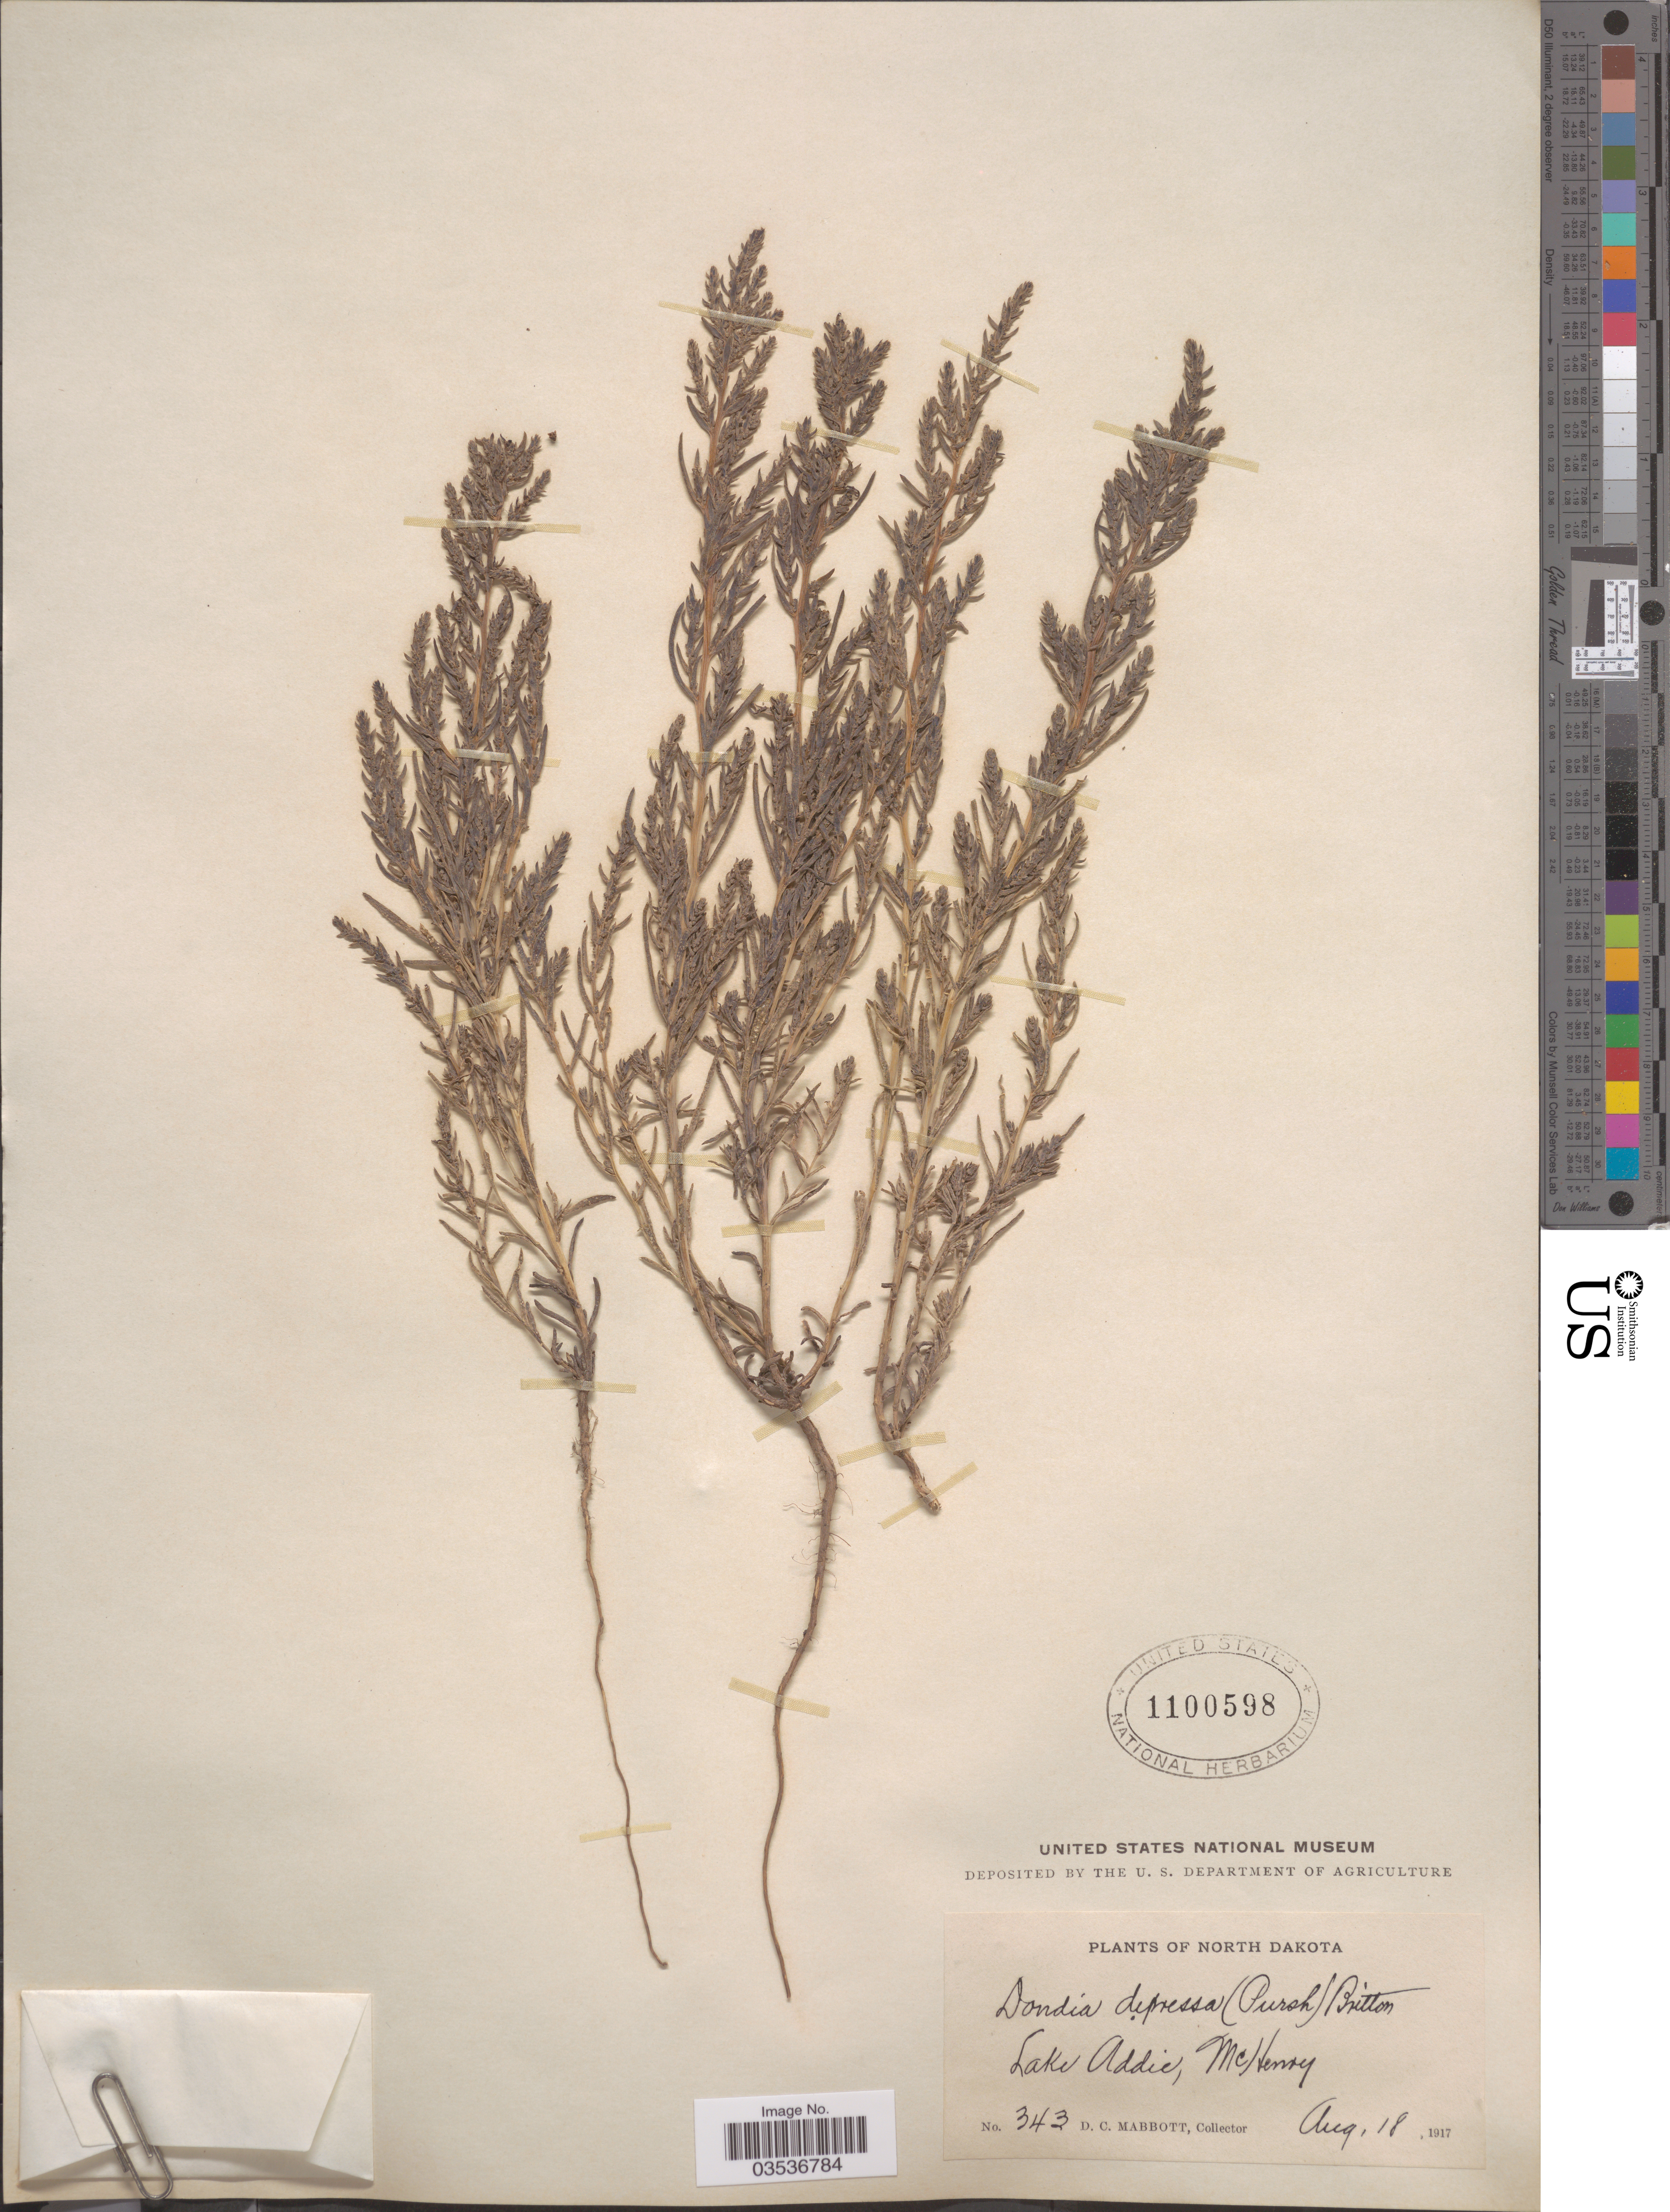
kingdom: Plantae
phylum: Tracheophyta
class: Magnoliopsida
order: Caryophyllales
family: Amaranthaceae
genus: Suaeda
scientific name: Suaeda depressa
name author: (Pursh) S. Watson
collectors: D. Mabbott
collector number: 343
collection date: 1917-08-18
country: United States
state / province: North Dakota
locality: Lake Addie, McHenry.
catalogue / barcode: US 1100598